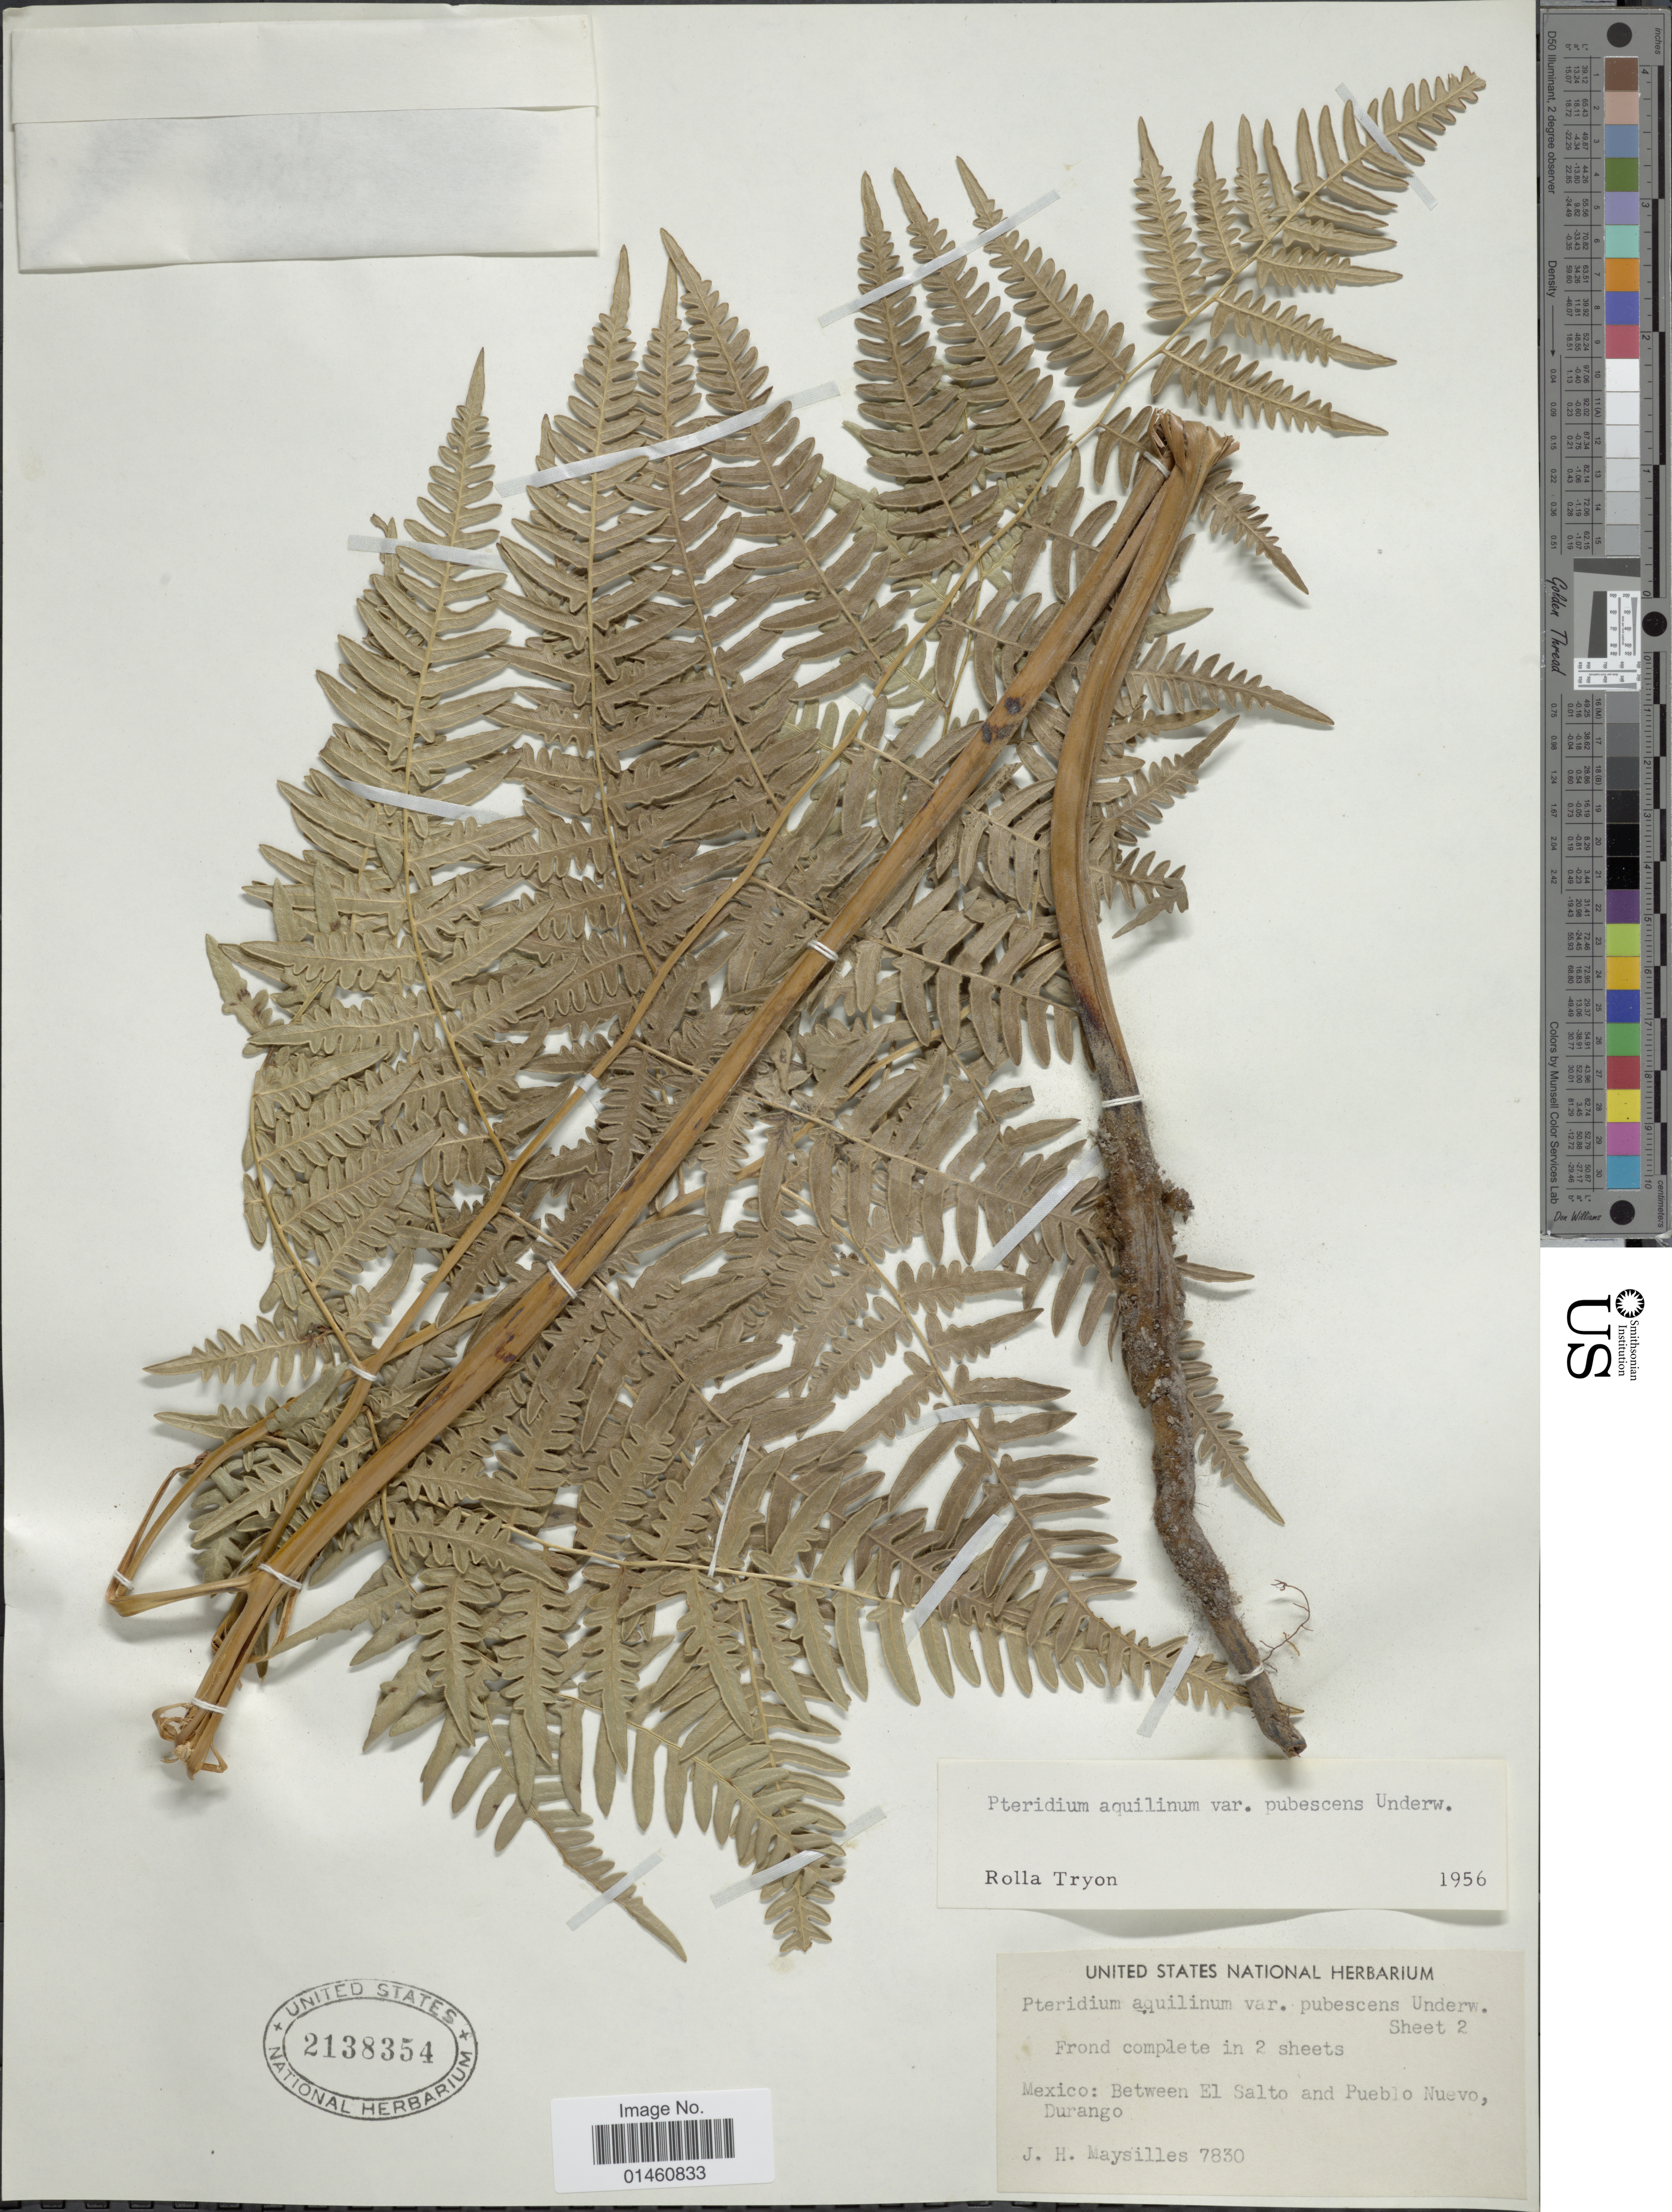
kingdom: Plantae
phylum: Tracheophyta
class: Polypodiopsida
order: Polypodiales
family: Dennstaedtiaceae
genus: Pteridium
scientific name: Pteridium pubescens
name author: (Underw.) Christenh.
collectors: J. Maysilles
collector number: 7830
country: Mexico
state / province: Durango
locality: Between El Salto and Pueblo Nuevo.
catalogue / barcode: US 2138354